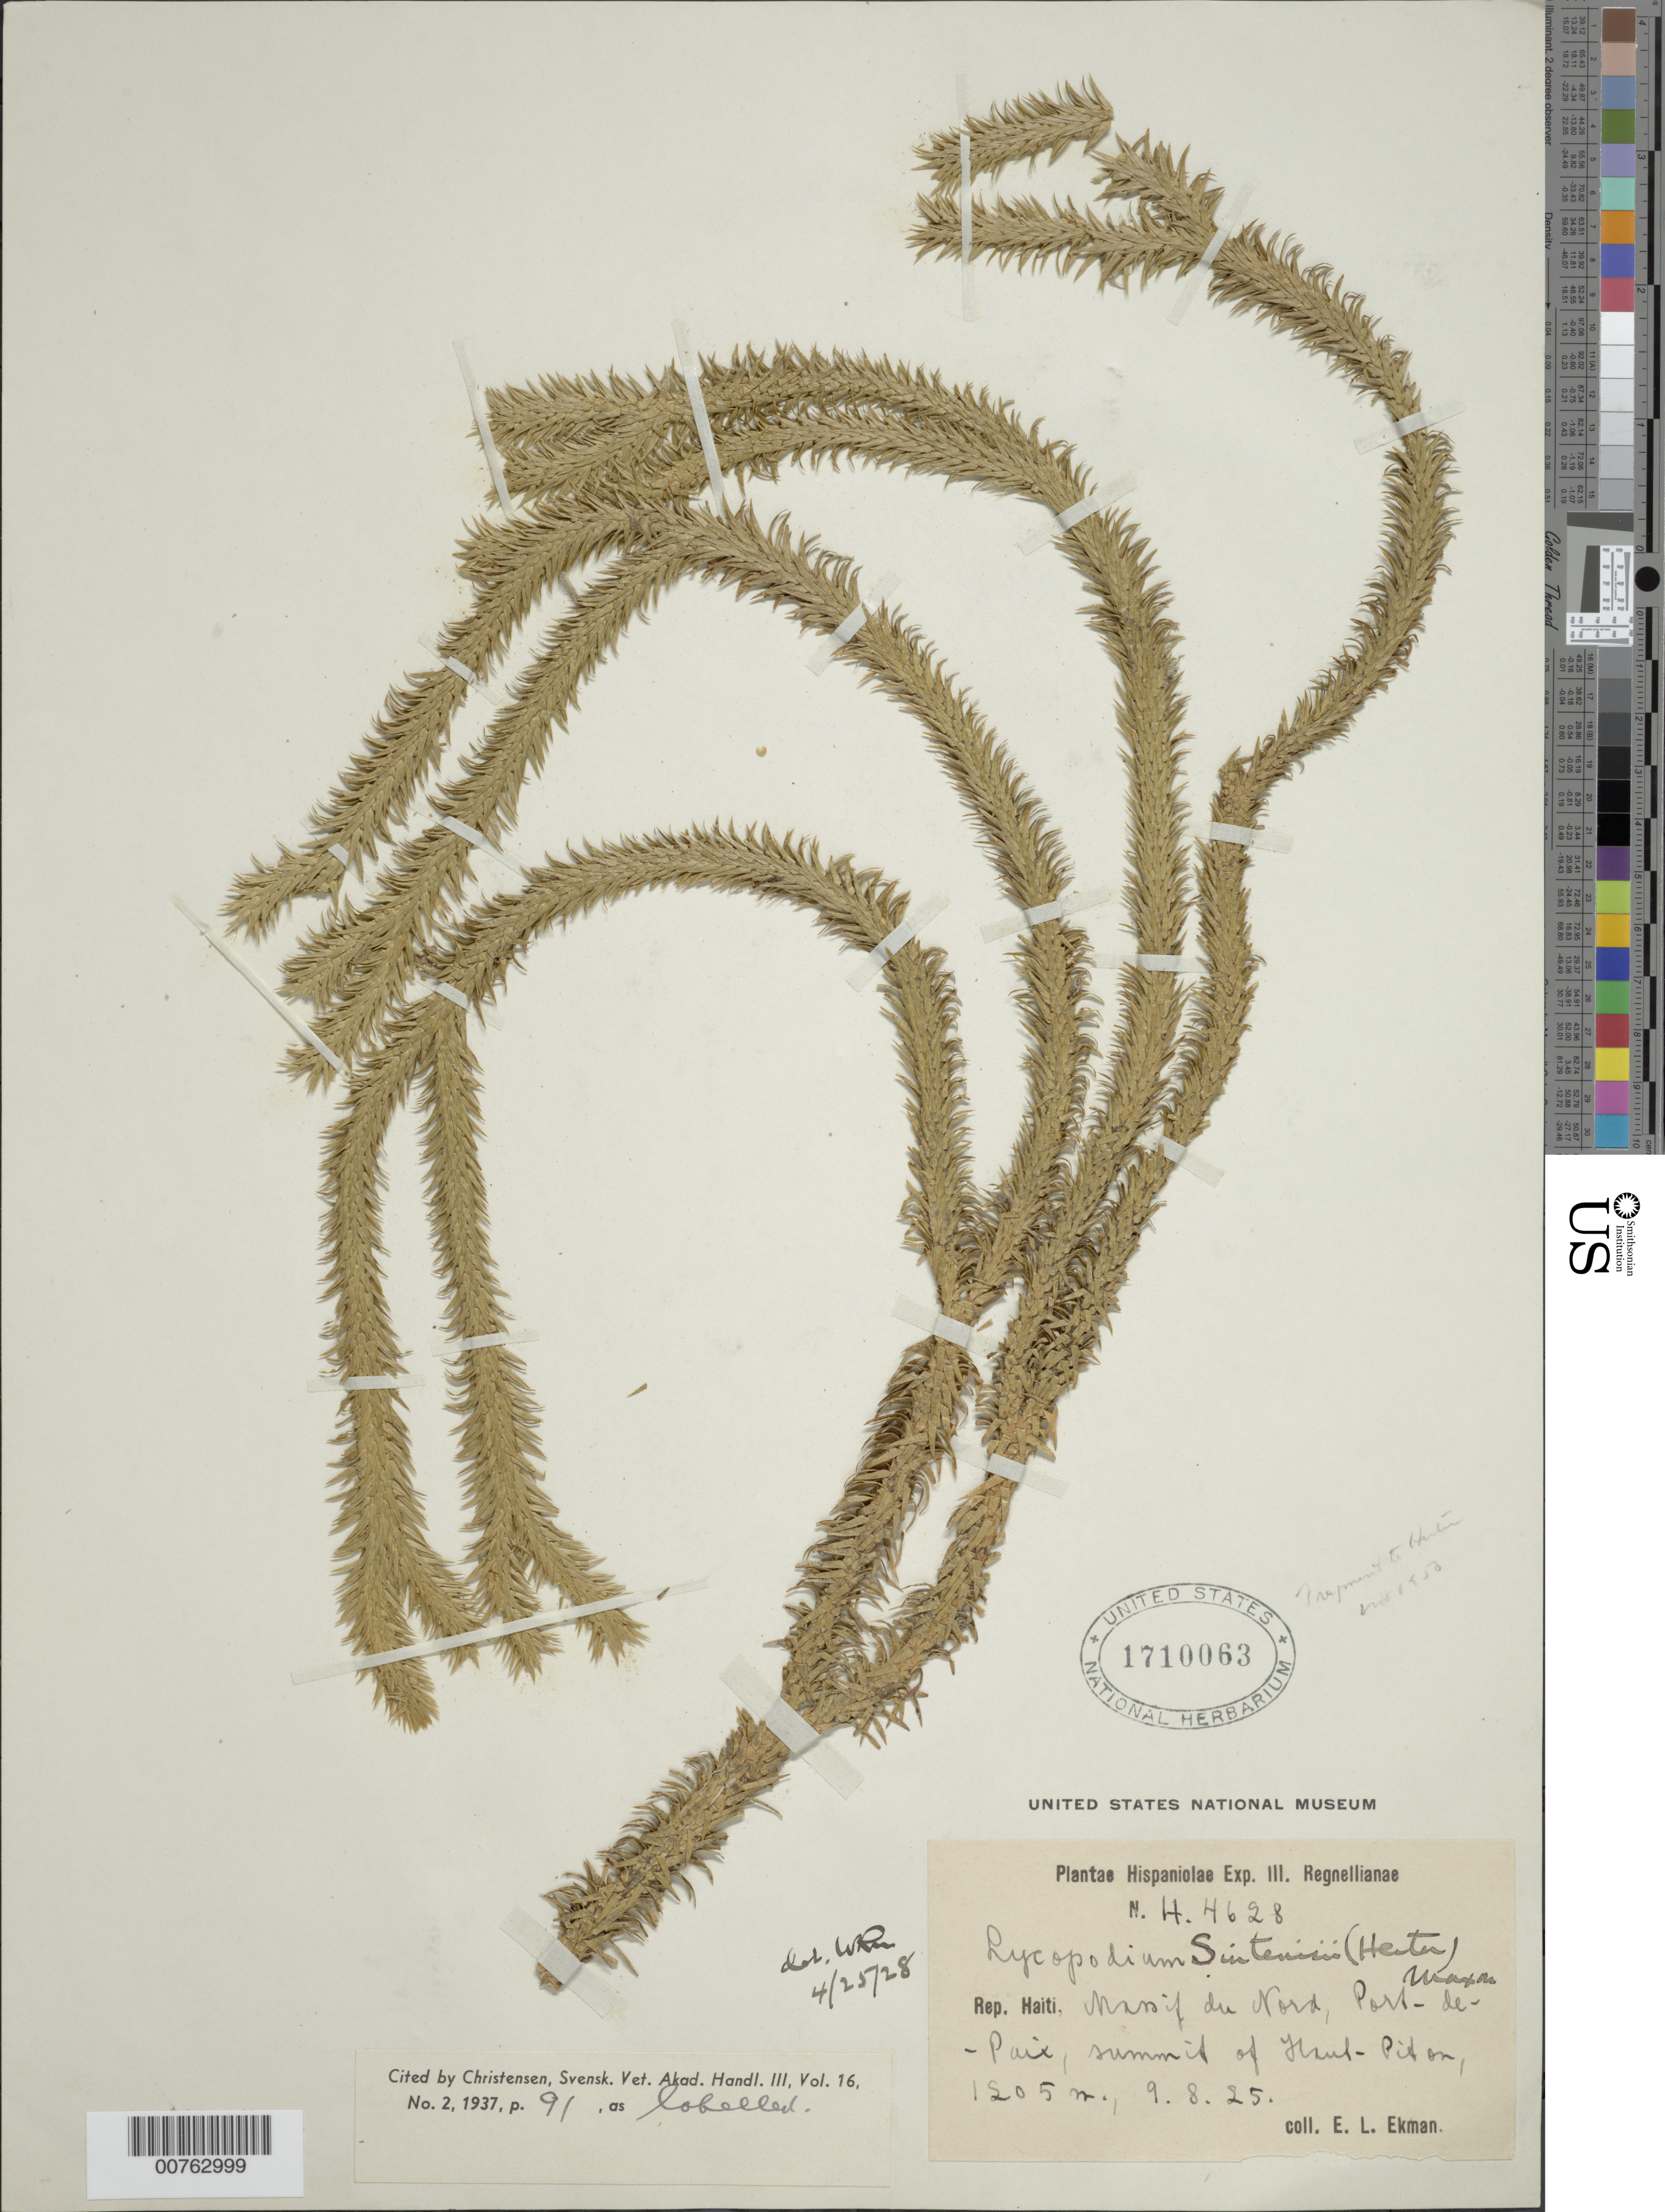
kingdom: Plantae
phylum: Tracheophyta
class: Lycopodiopsida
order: Lycopodiales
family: Lycopodiaceae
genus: Phlegmariurus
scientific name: Phlegmariurus sintenisii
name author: (Herter) B. Øllg.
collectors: E. L. Ekman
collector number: H 4628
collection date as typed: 09 Aug 1925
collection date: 1925-08-09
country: Haiti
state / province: Nord-Óuest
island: Hispaniola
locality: Massif du Nord, Port-de-Paix, summit of Grand-Piton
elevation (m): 1205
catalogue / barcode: US 1710063